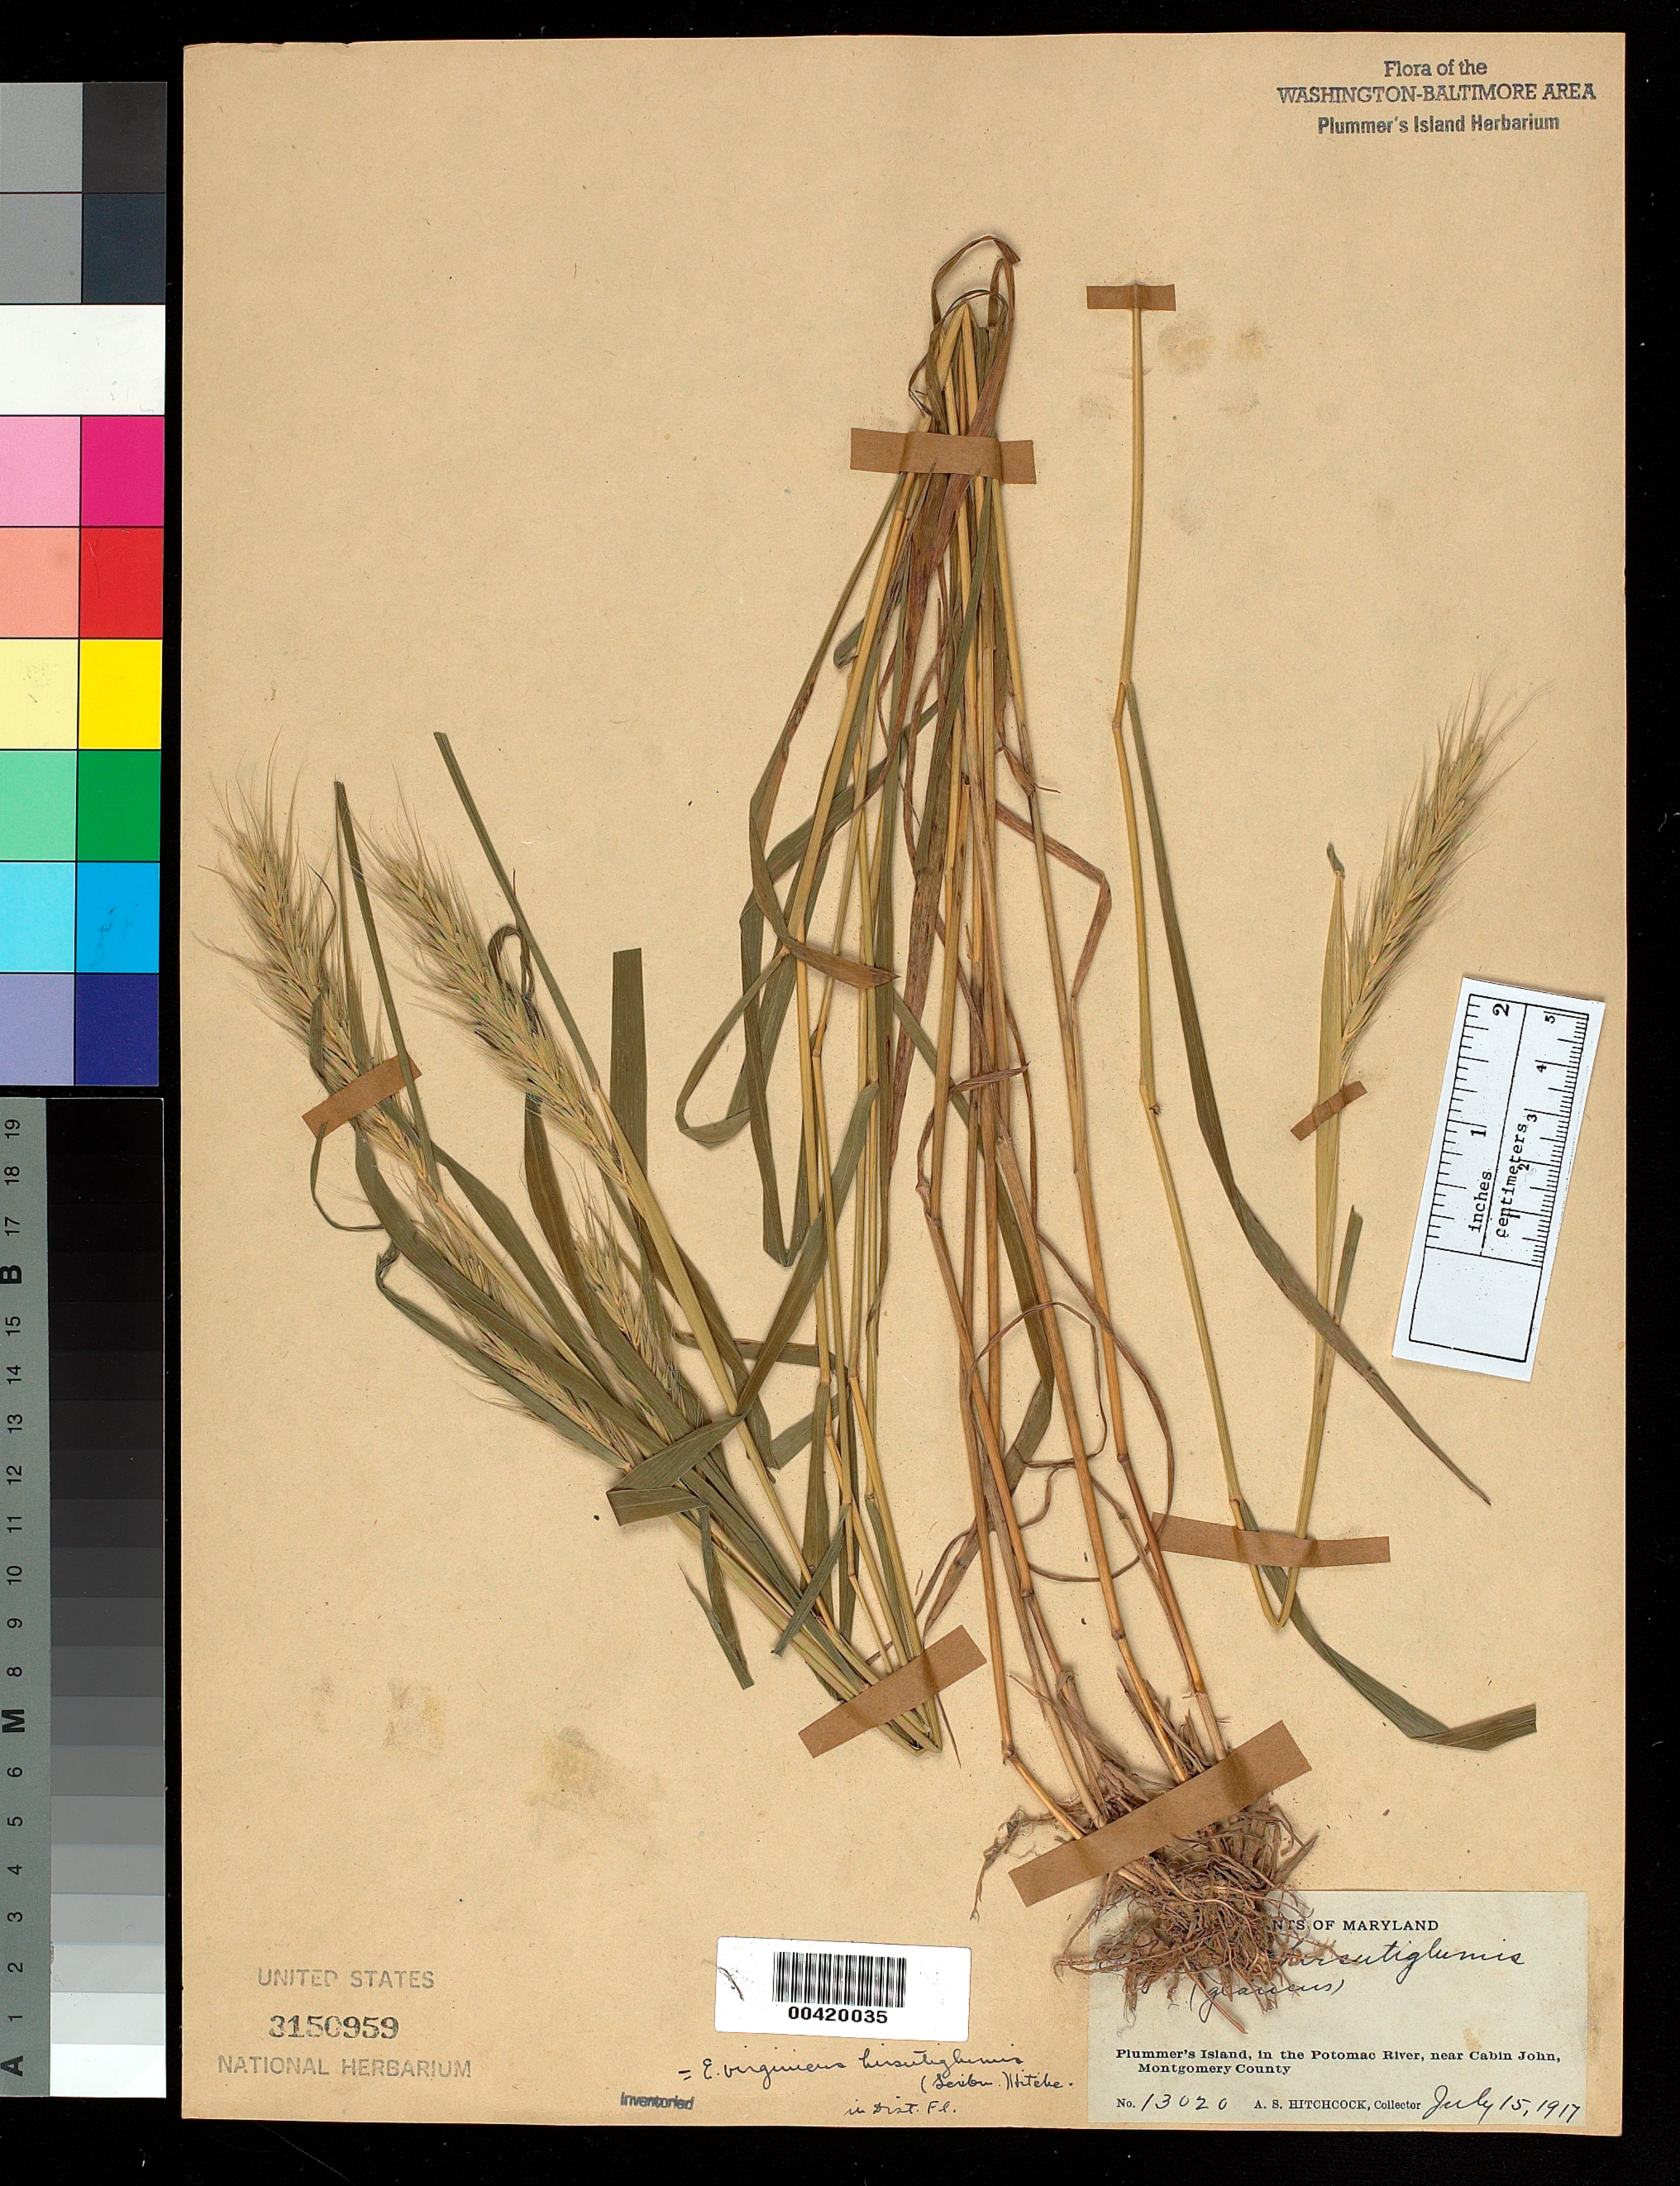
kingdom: Plantae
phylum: Tracheophyta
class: Liliopsida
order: Poales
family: Poaceae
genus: Elymus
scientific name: Elymus virginicus var. intermedius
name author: L.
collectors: A. S. Hitchcock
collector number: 13020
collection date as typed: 15 Jul 1917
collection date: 1917-07-15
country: United States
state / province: Maryland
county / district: Montgomery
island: Plummers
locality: Plummer's Island C. & O. Canal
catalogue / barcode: US 3150959